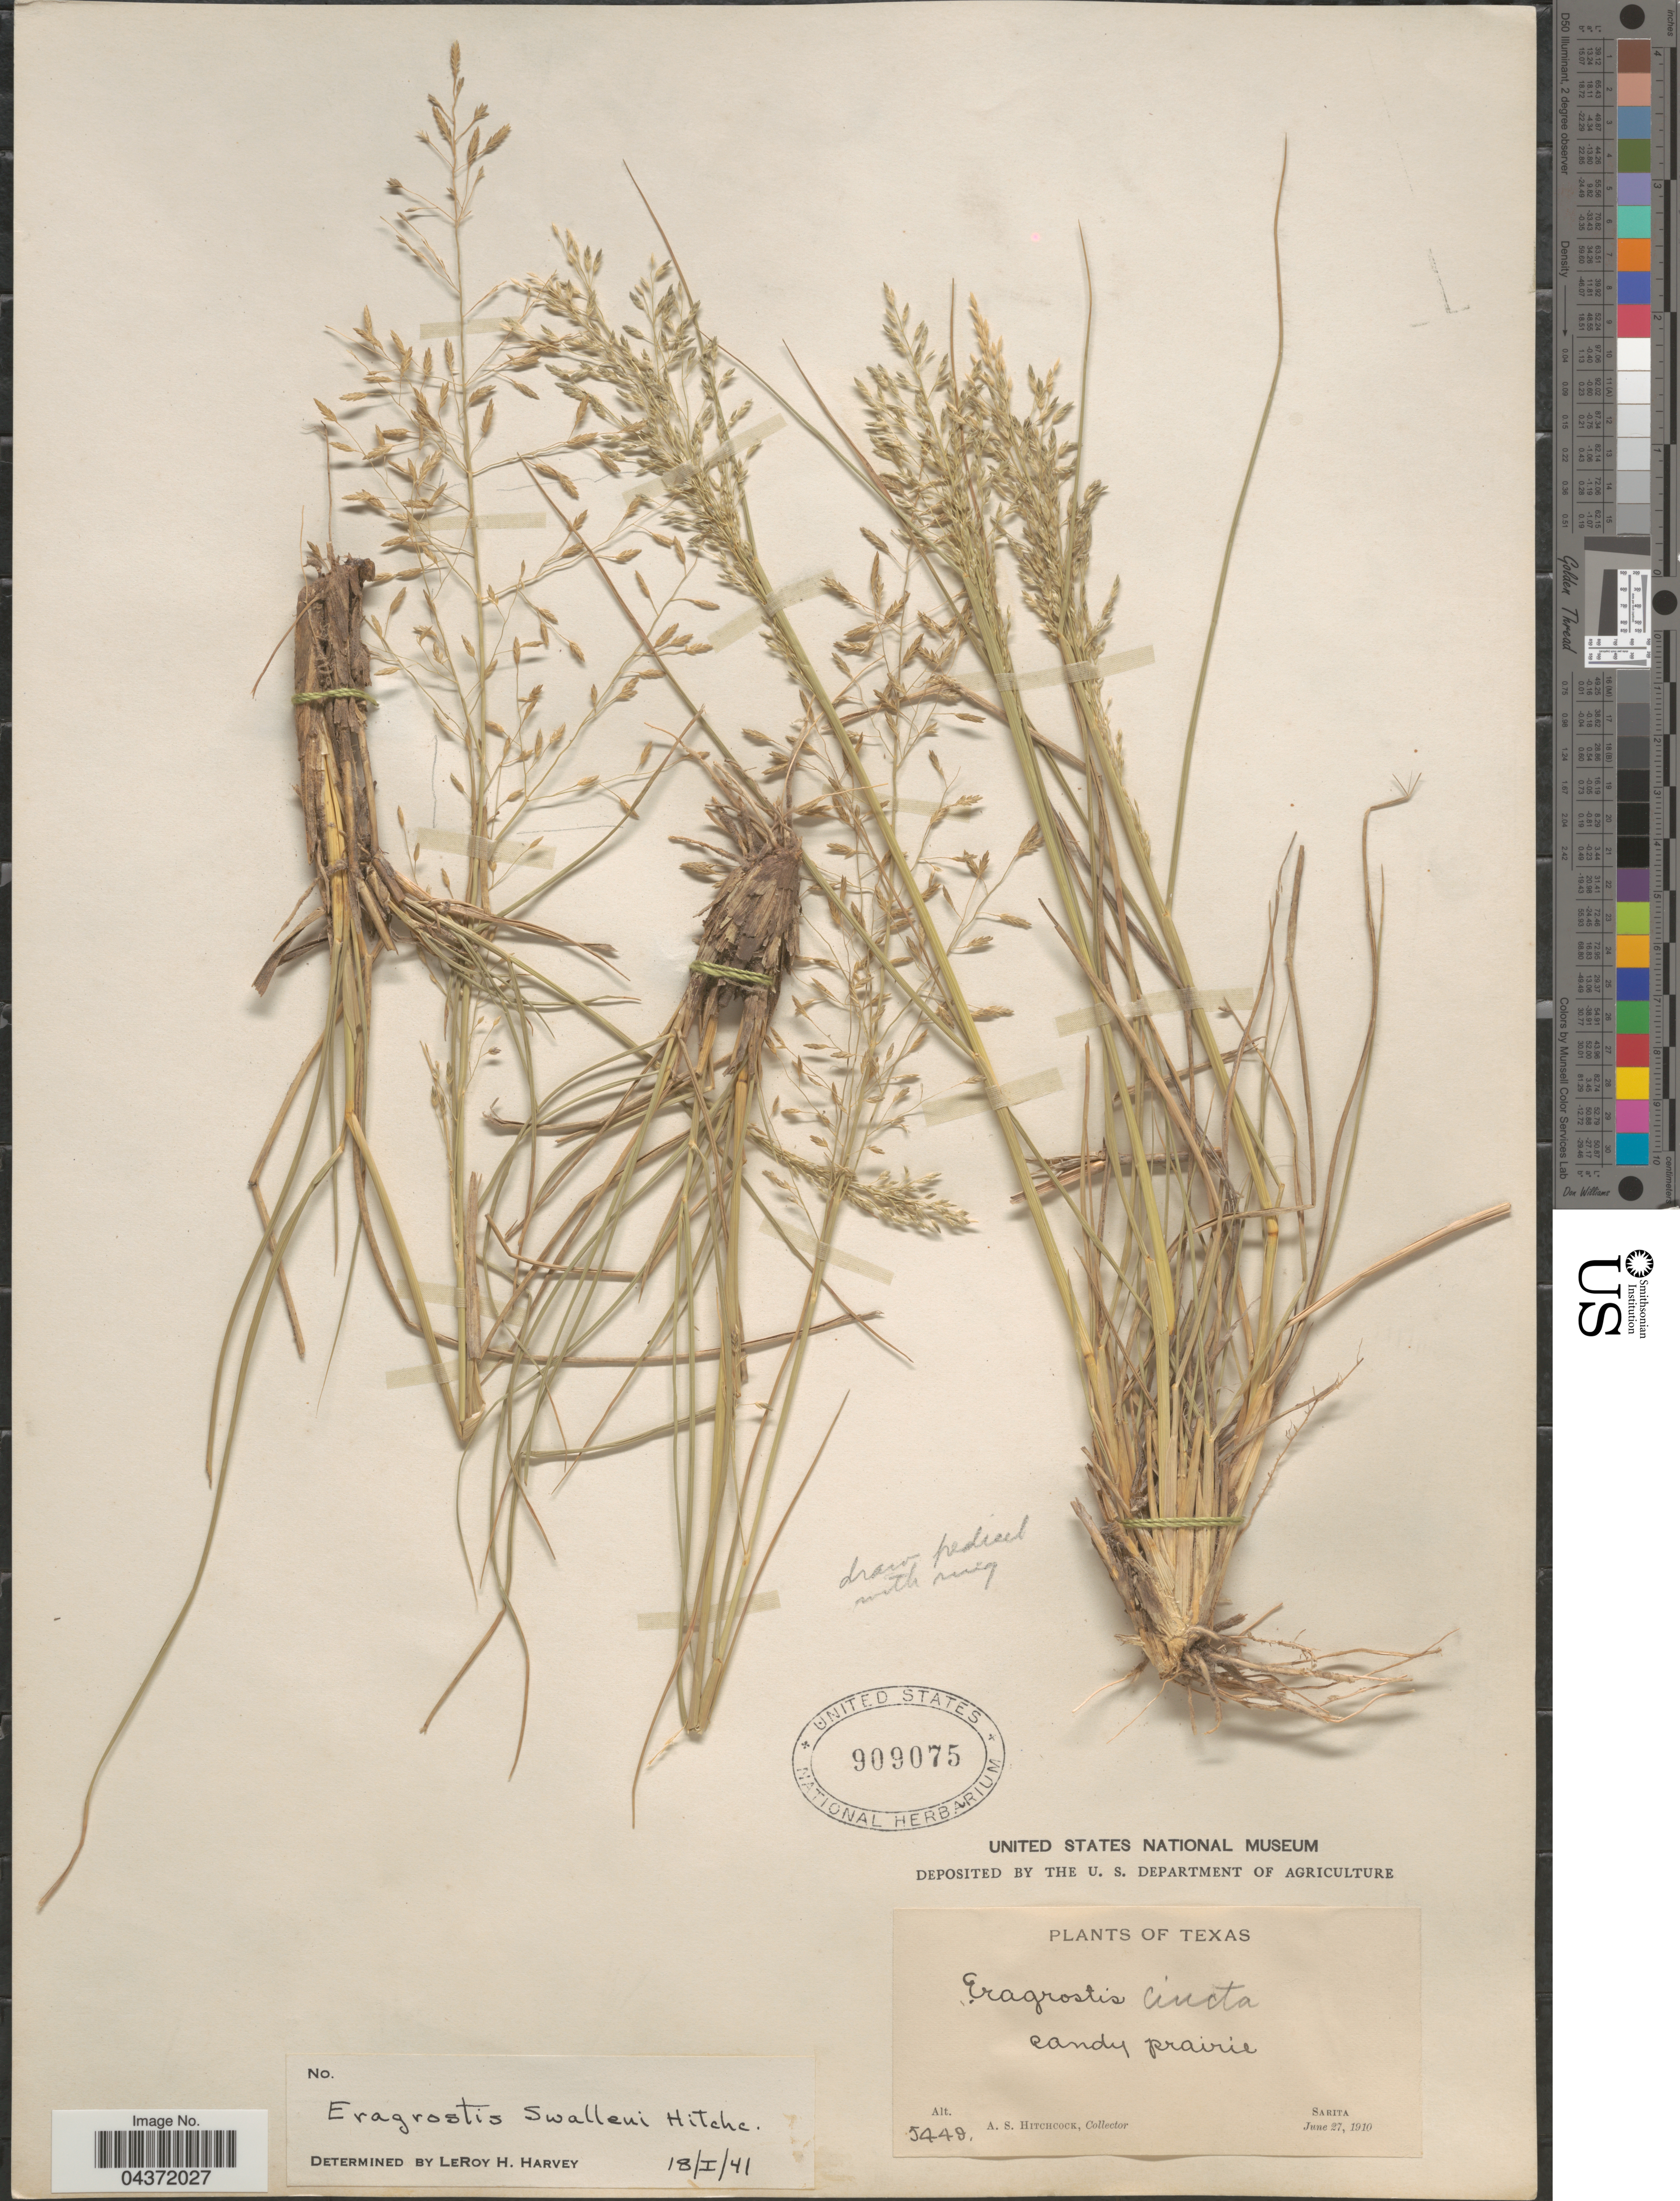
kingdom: Plantae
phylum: Tracheophyta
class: Liliopsida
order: Poales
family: Poaceae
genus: Eragrostis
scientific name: Eragrostis swallenii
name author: Hitchc.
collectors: A. S. Hitchcock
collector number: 5449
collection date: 1910-06-27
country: United States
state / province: Texas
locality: Sandy prairie. Sarita.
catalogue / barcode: US 909075